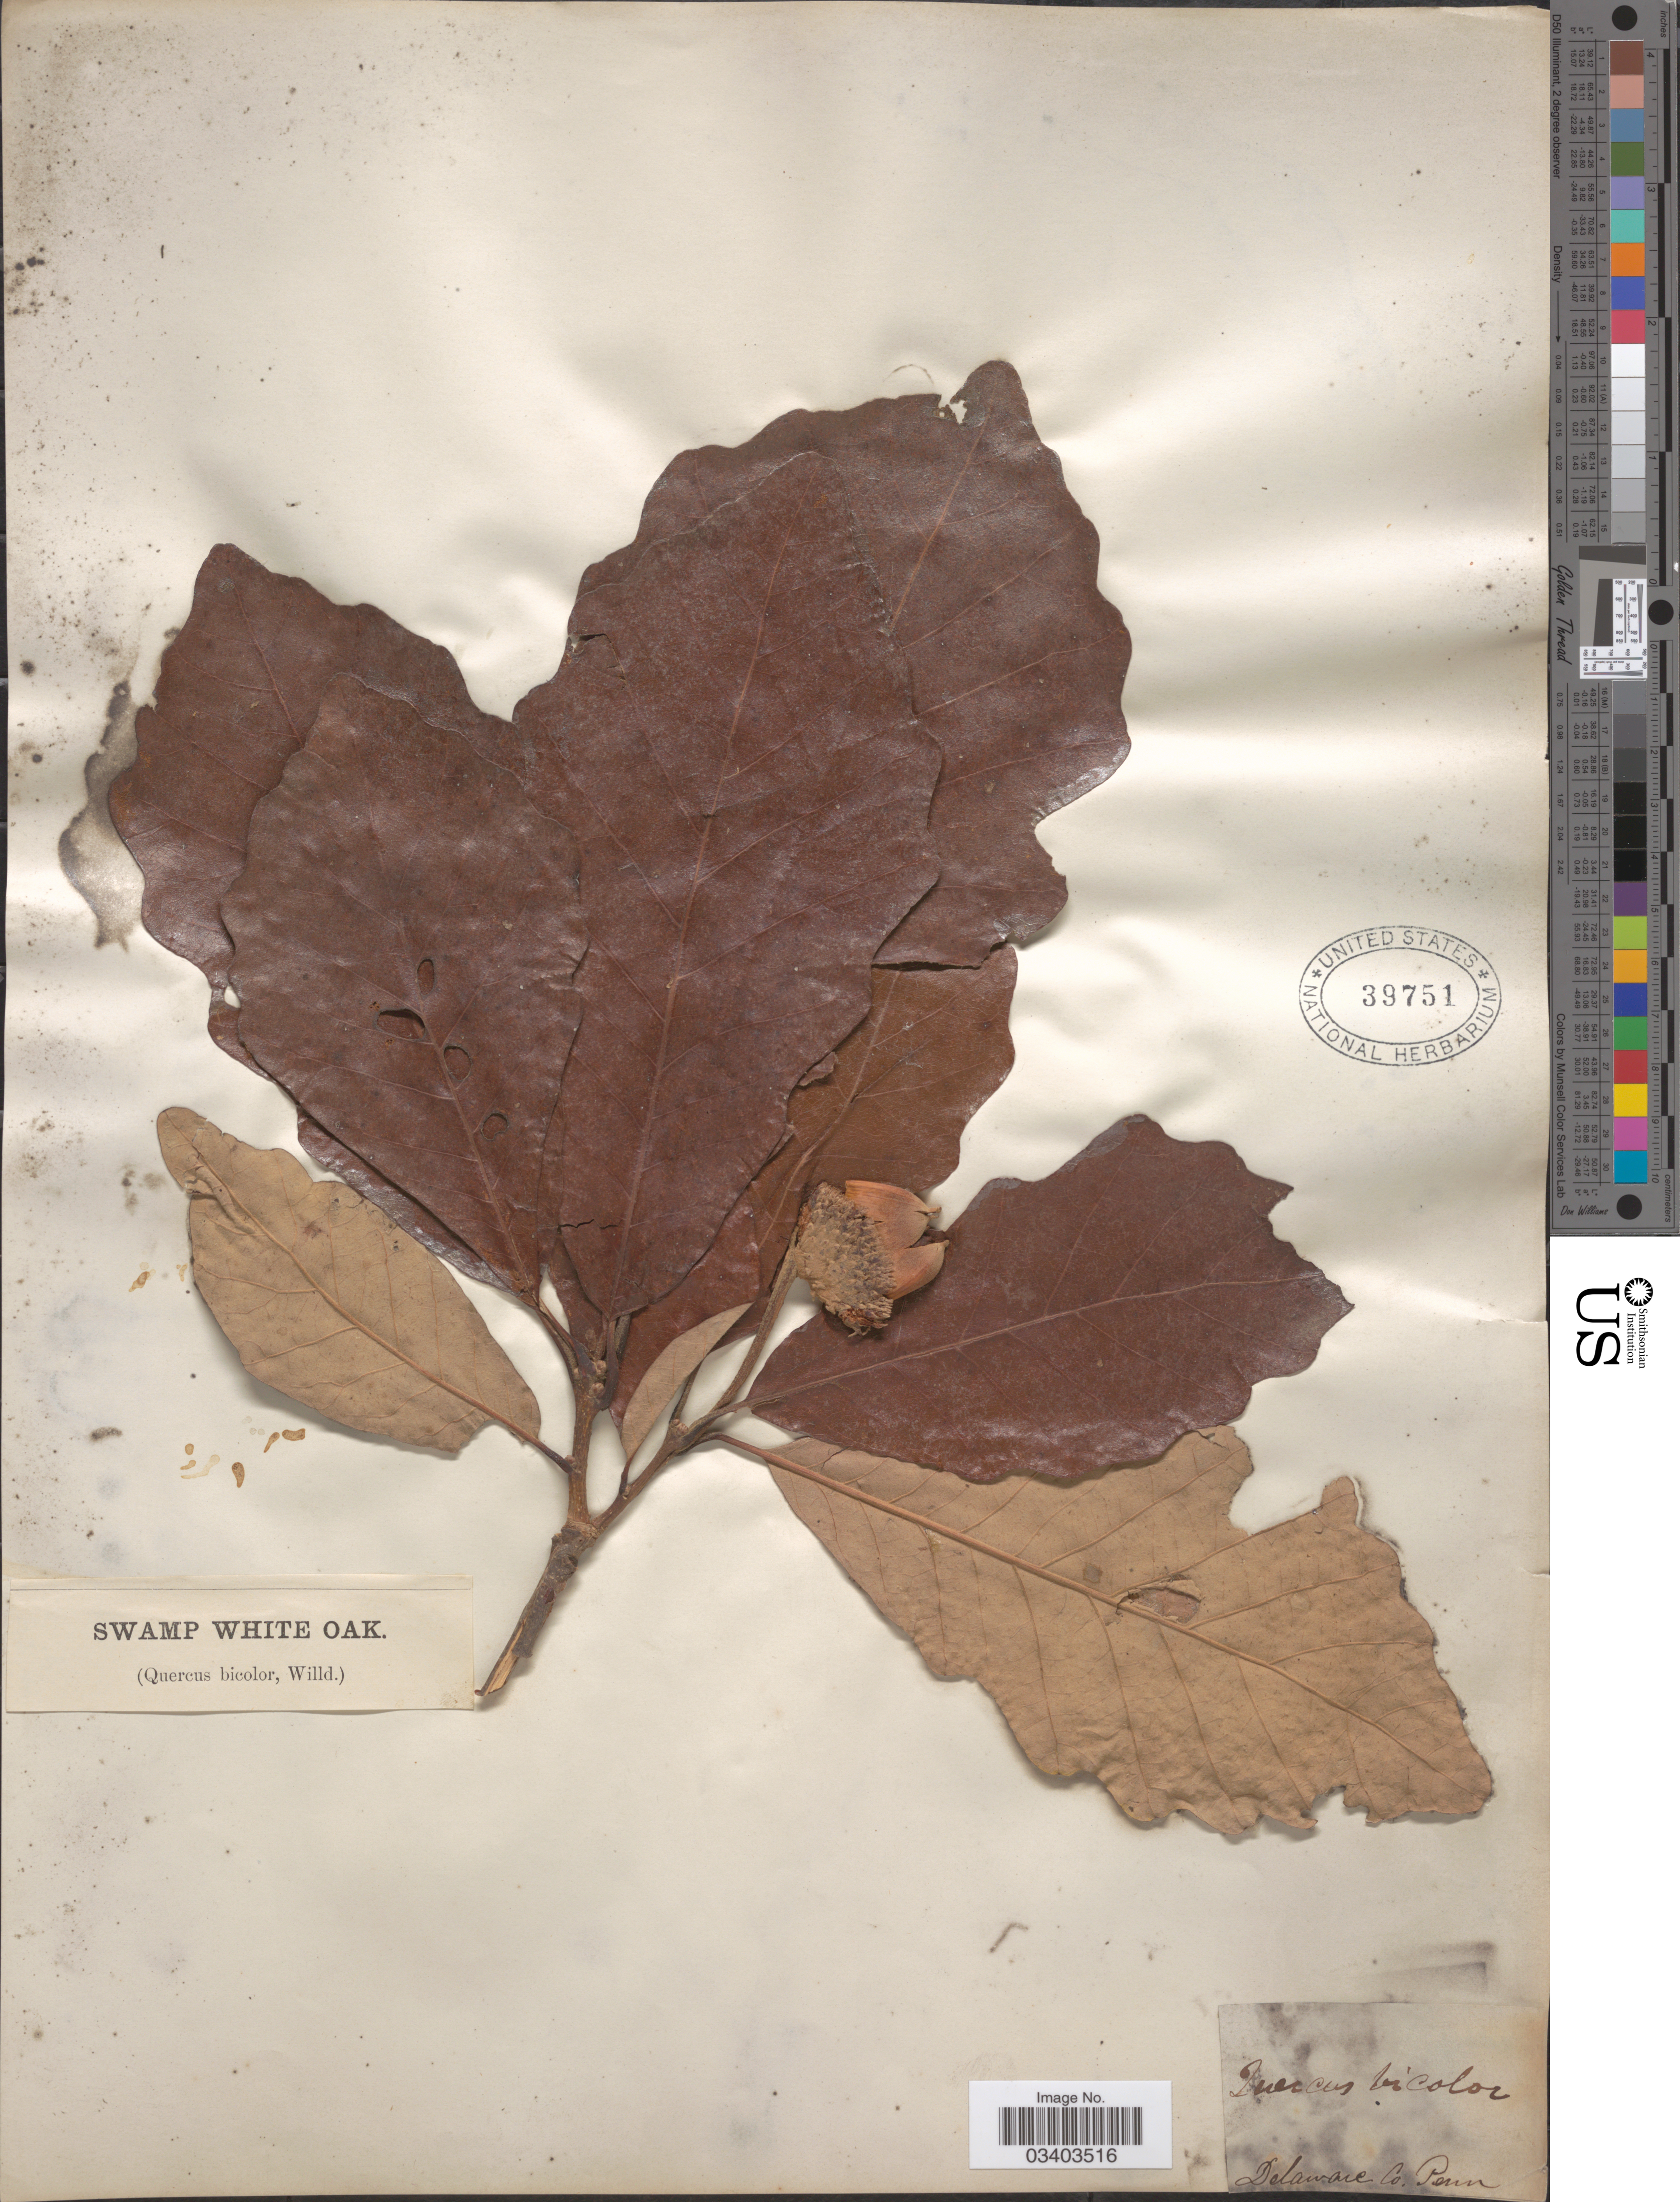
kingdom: Plantae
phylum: Tracheophyta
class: Magnoliopsida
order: Fagales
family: Fagaceae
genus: Quercus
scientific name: Quercus bicolor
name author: Willd.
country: United States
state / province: Pennsylvania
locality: Delaware Co.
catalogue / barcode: US 39751